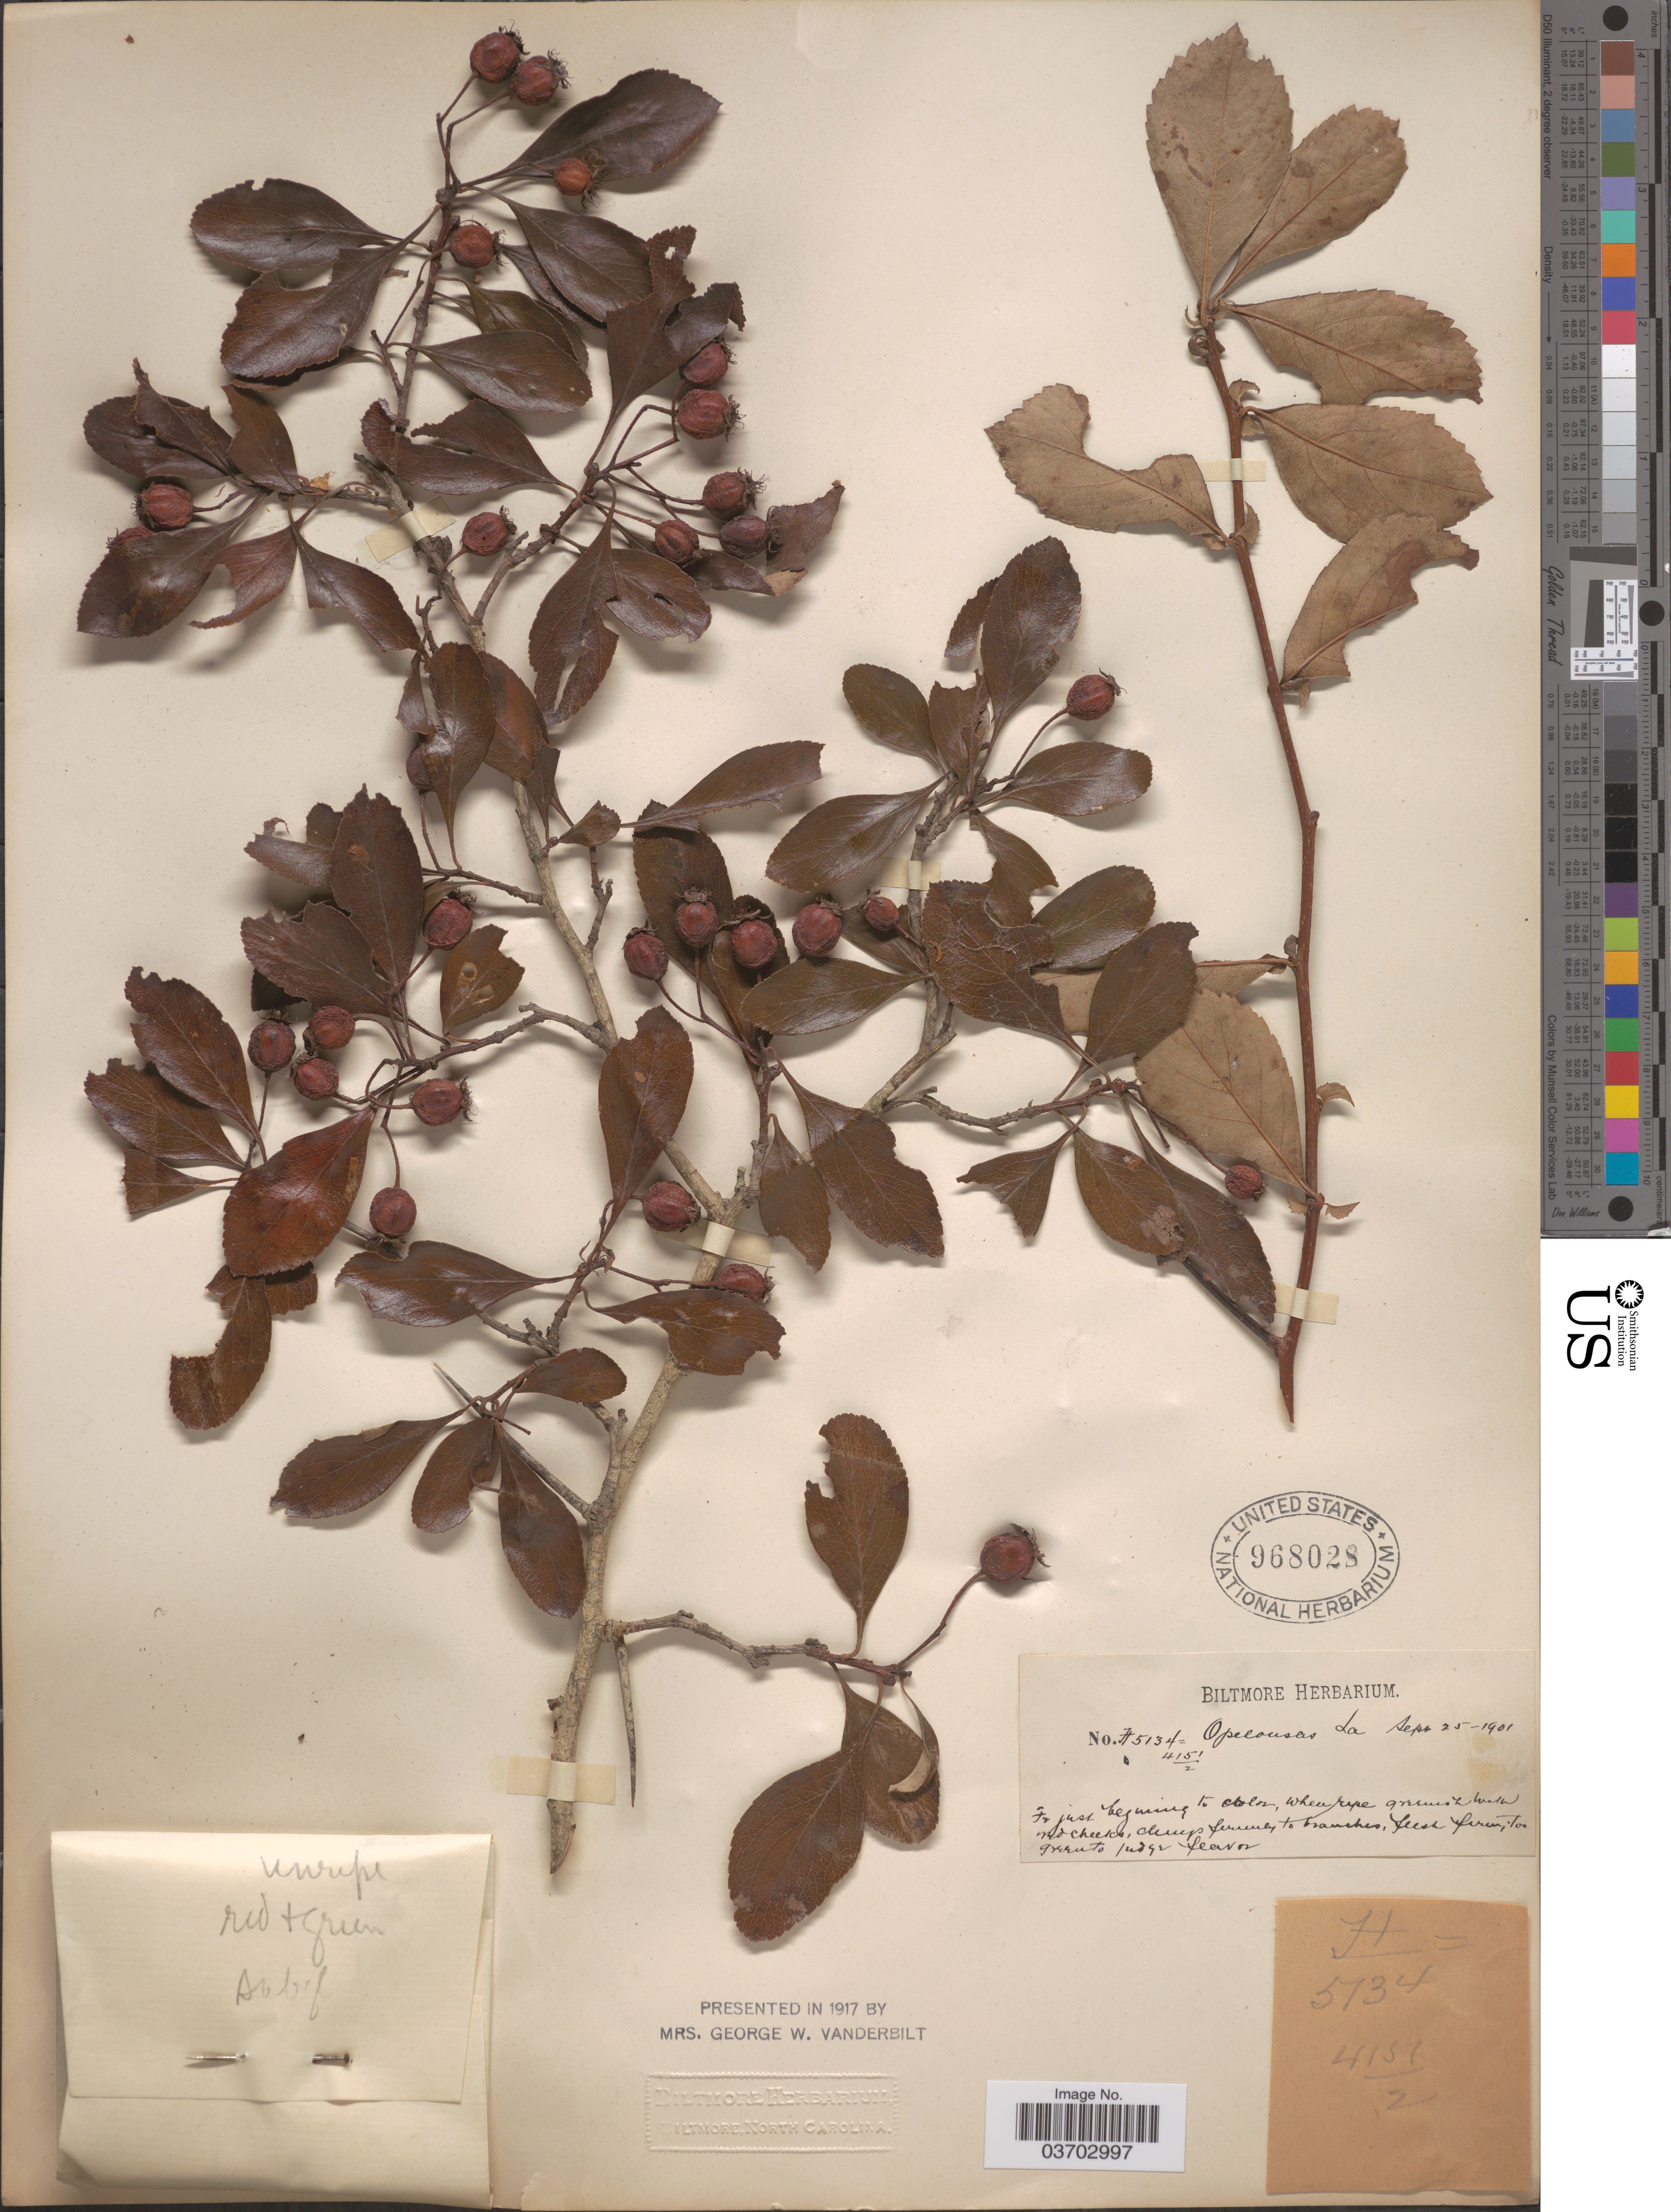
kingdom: Plantae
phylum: Tracheophyta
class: Magnoliopsida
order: Rosales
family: Rosaceae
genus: Crataegus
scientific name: Crataegus crus-galli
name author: L.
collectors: ex herb. Biltmore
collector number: H/5134=4151/2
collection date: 1901-09-25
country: United States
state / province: Louisiana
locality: Opelousas.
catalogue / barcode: US 968028